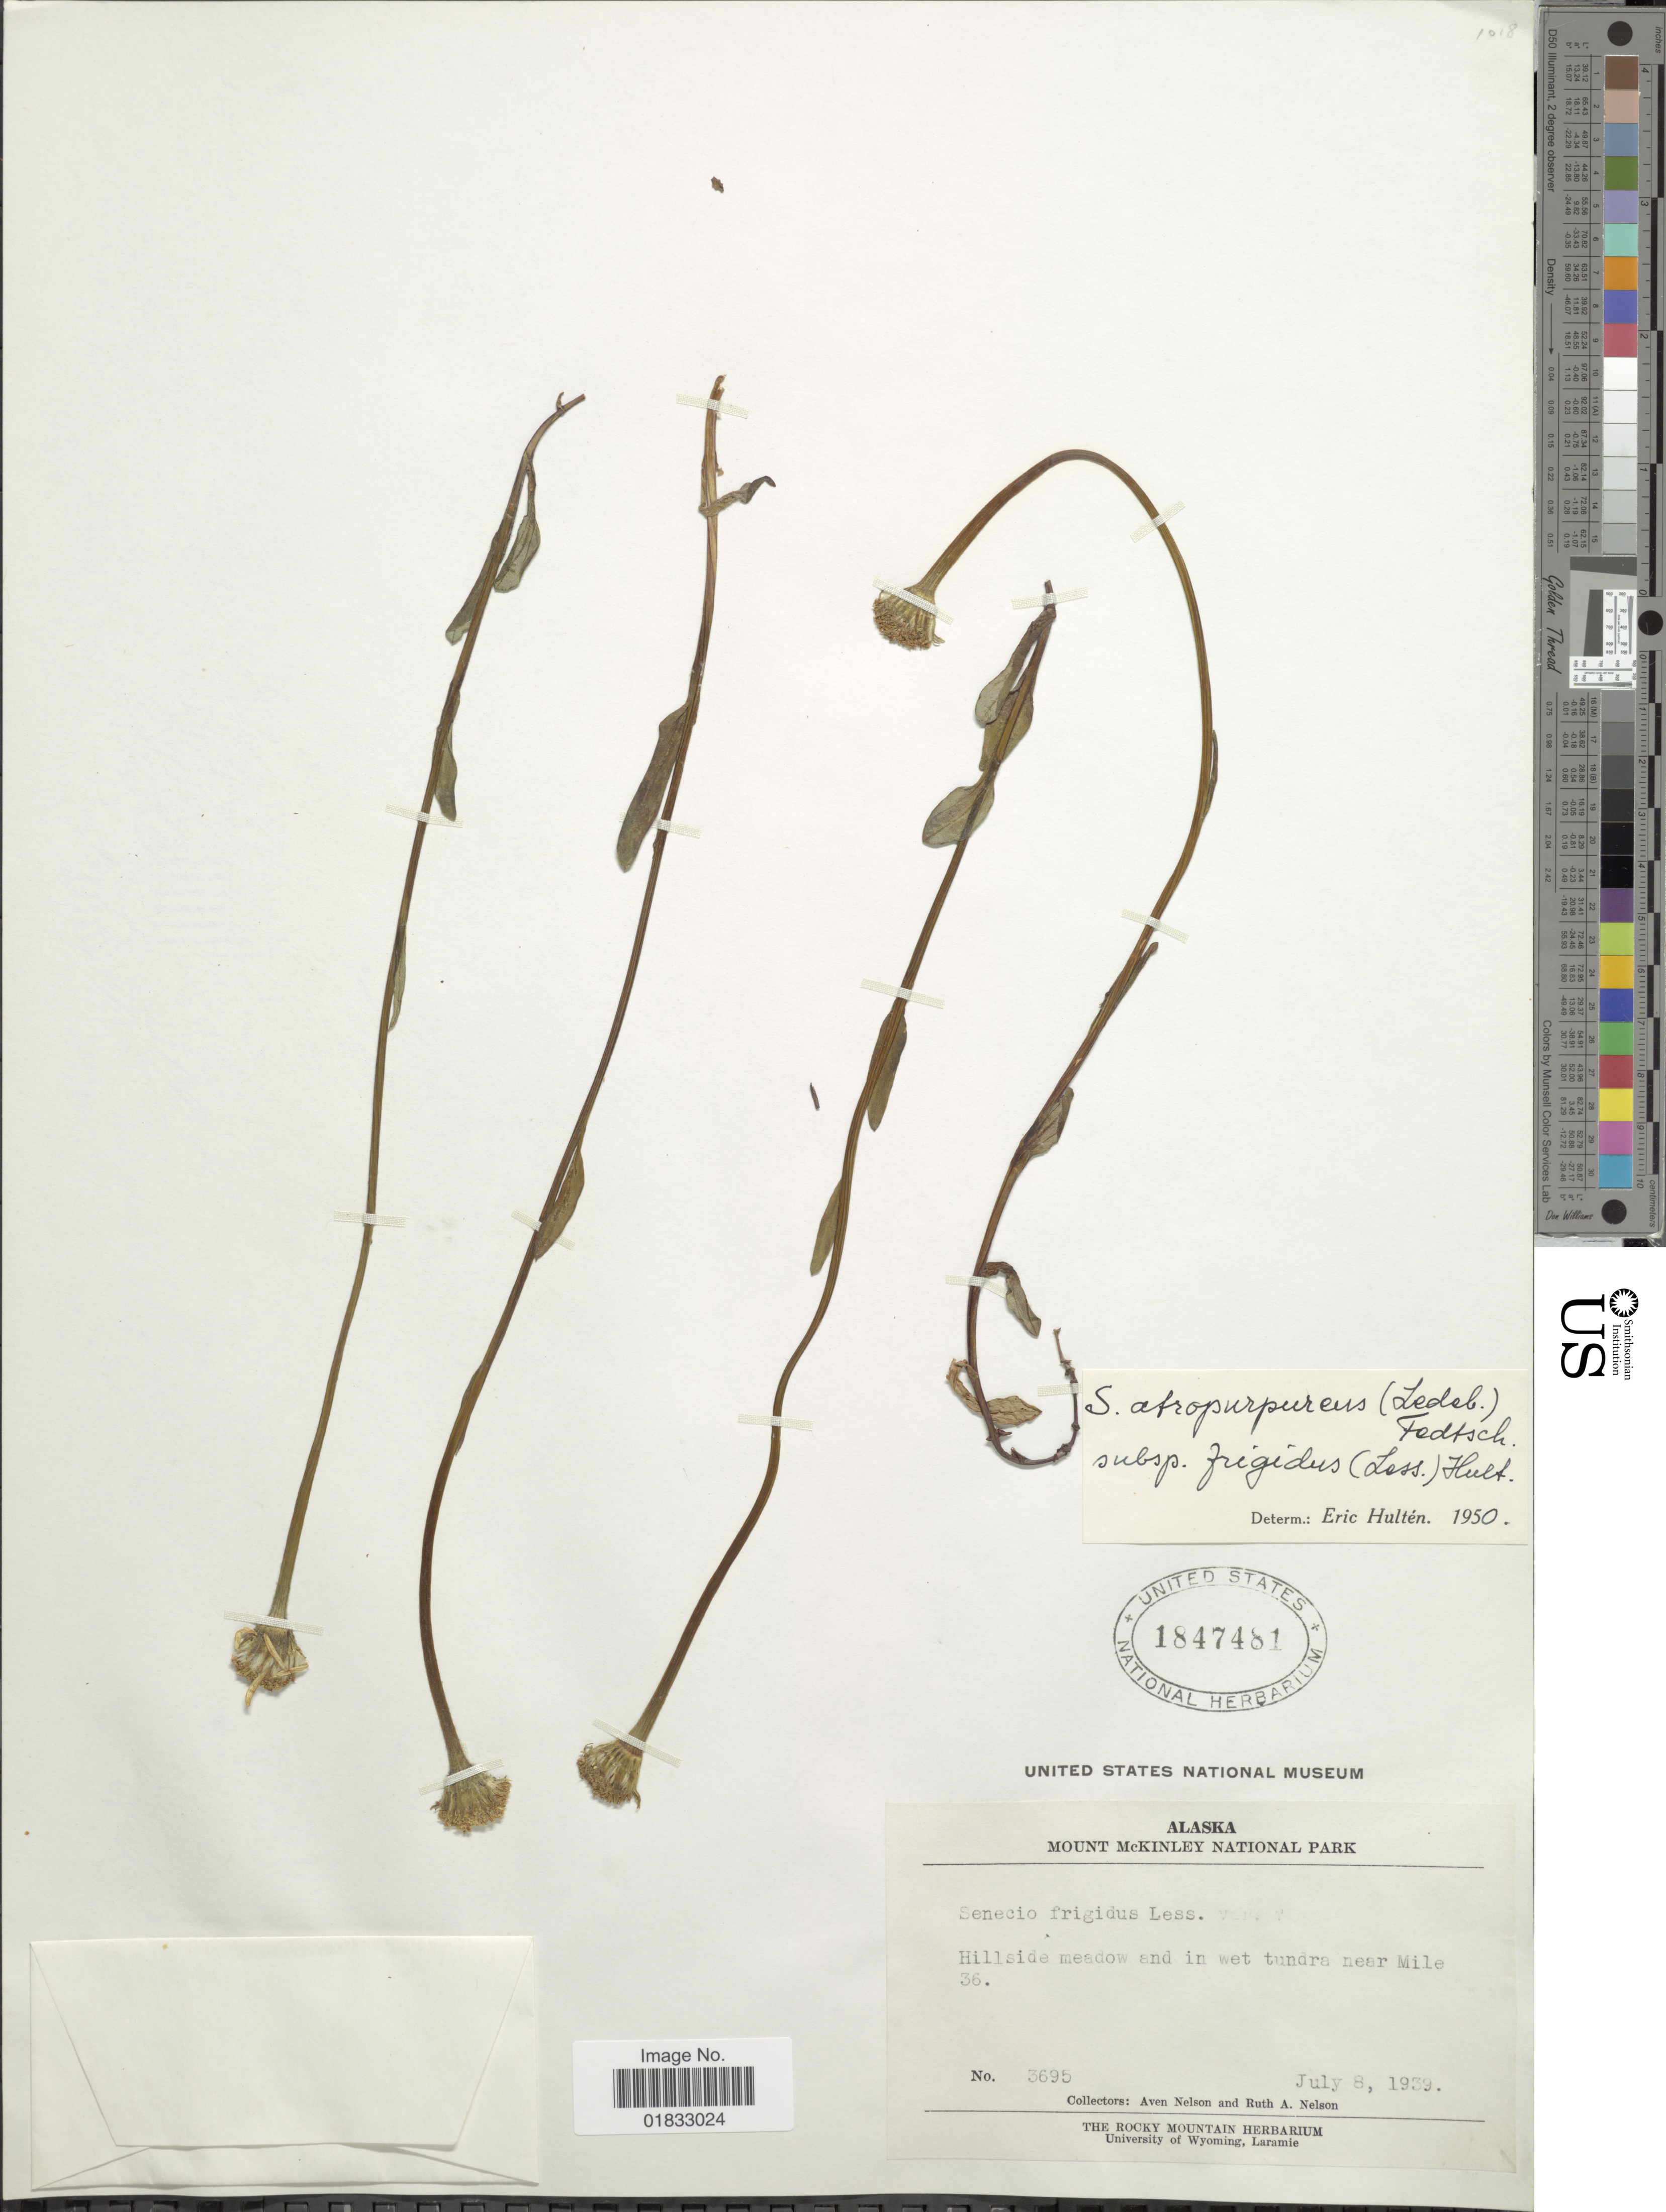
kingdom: Plantae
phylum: Tracheophyta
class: Magnoliopsida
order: Asterales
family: Asteraceae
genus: Tephroseris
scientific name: Tephroseris frigida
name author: (Richardson) Holub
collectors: A. Nelson & R. A. Nelson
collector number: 3695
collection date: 1939-07-08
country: United States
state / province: Alaska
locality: Mount McKinley National Park, Hillside meadow and in wet tundra near Mile 36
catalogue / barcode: US 1847481